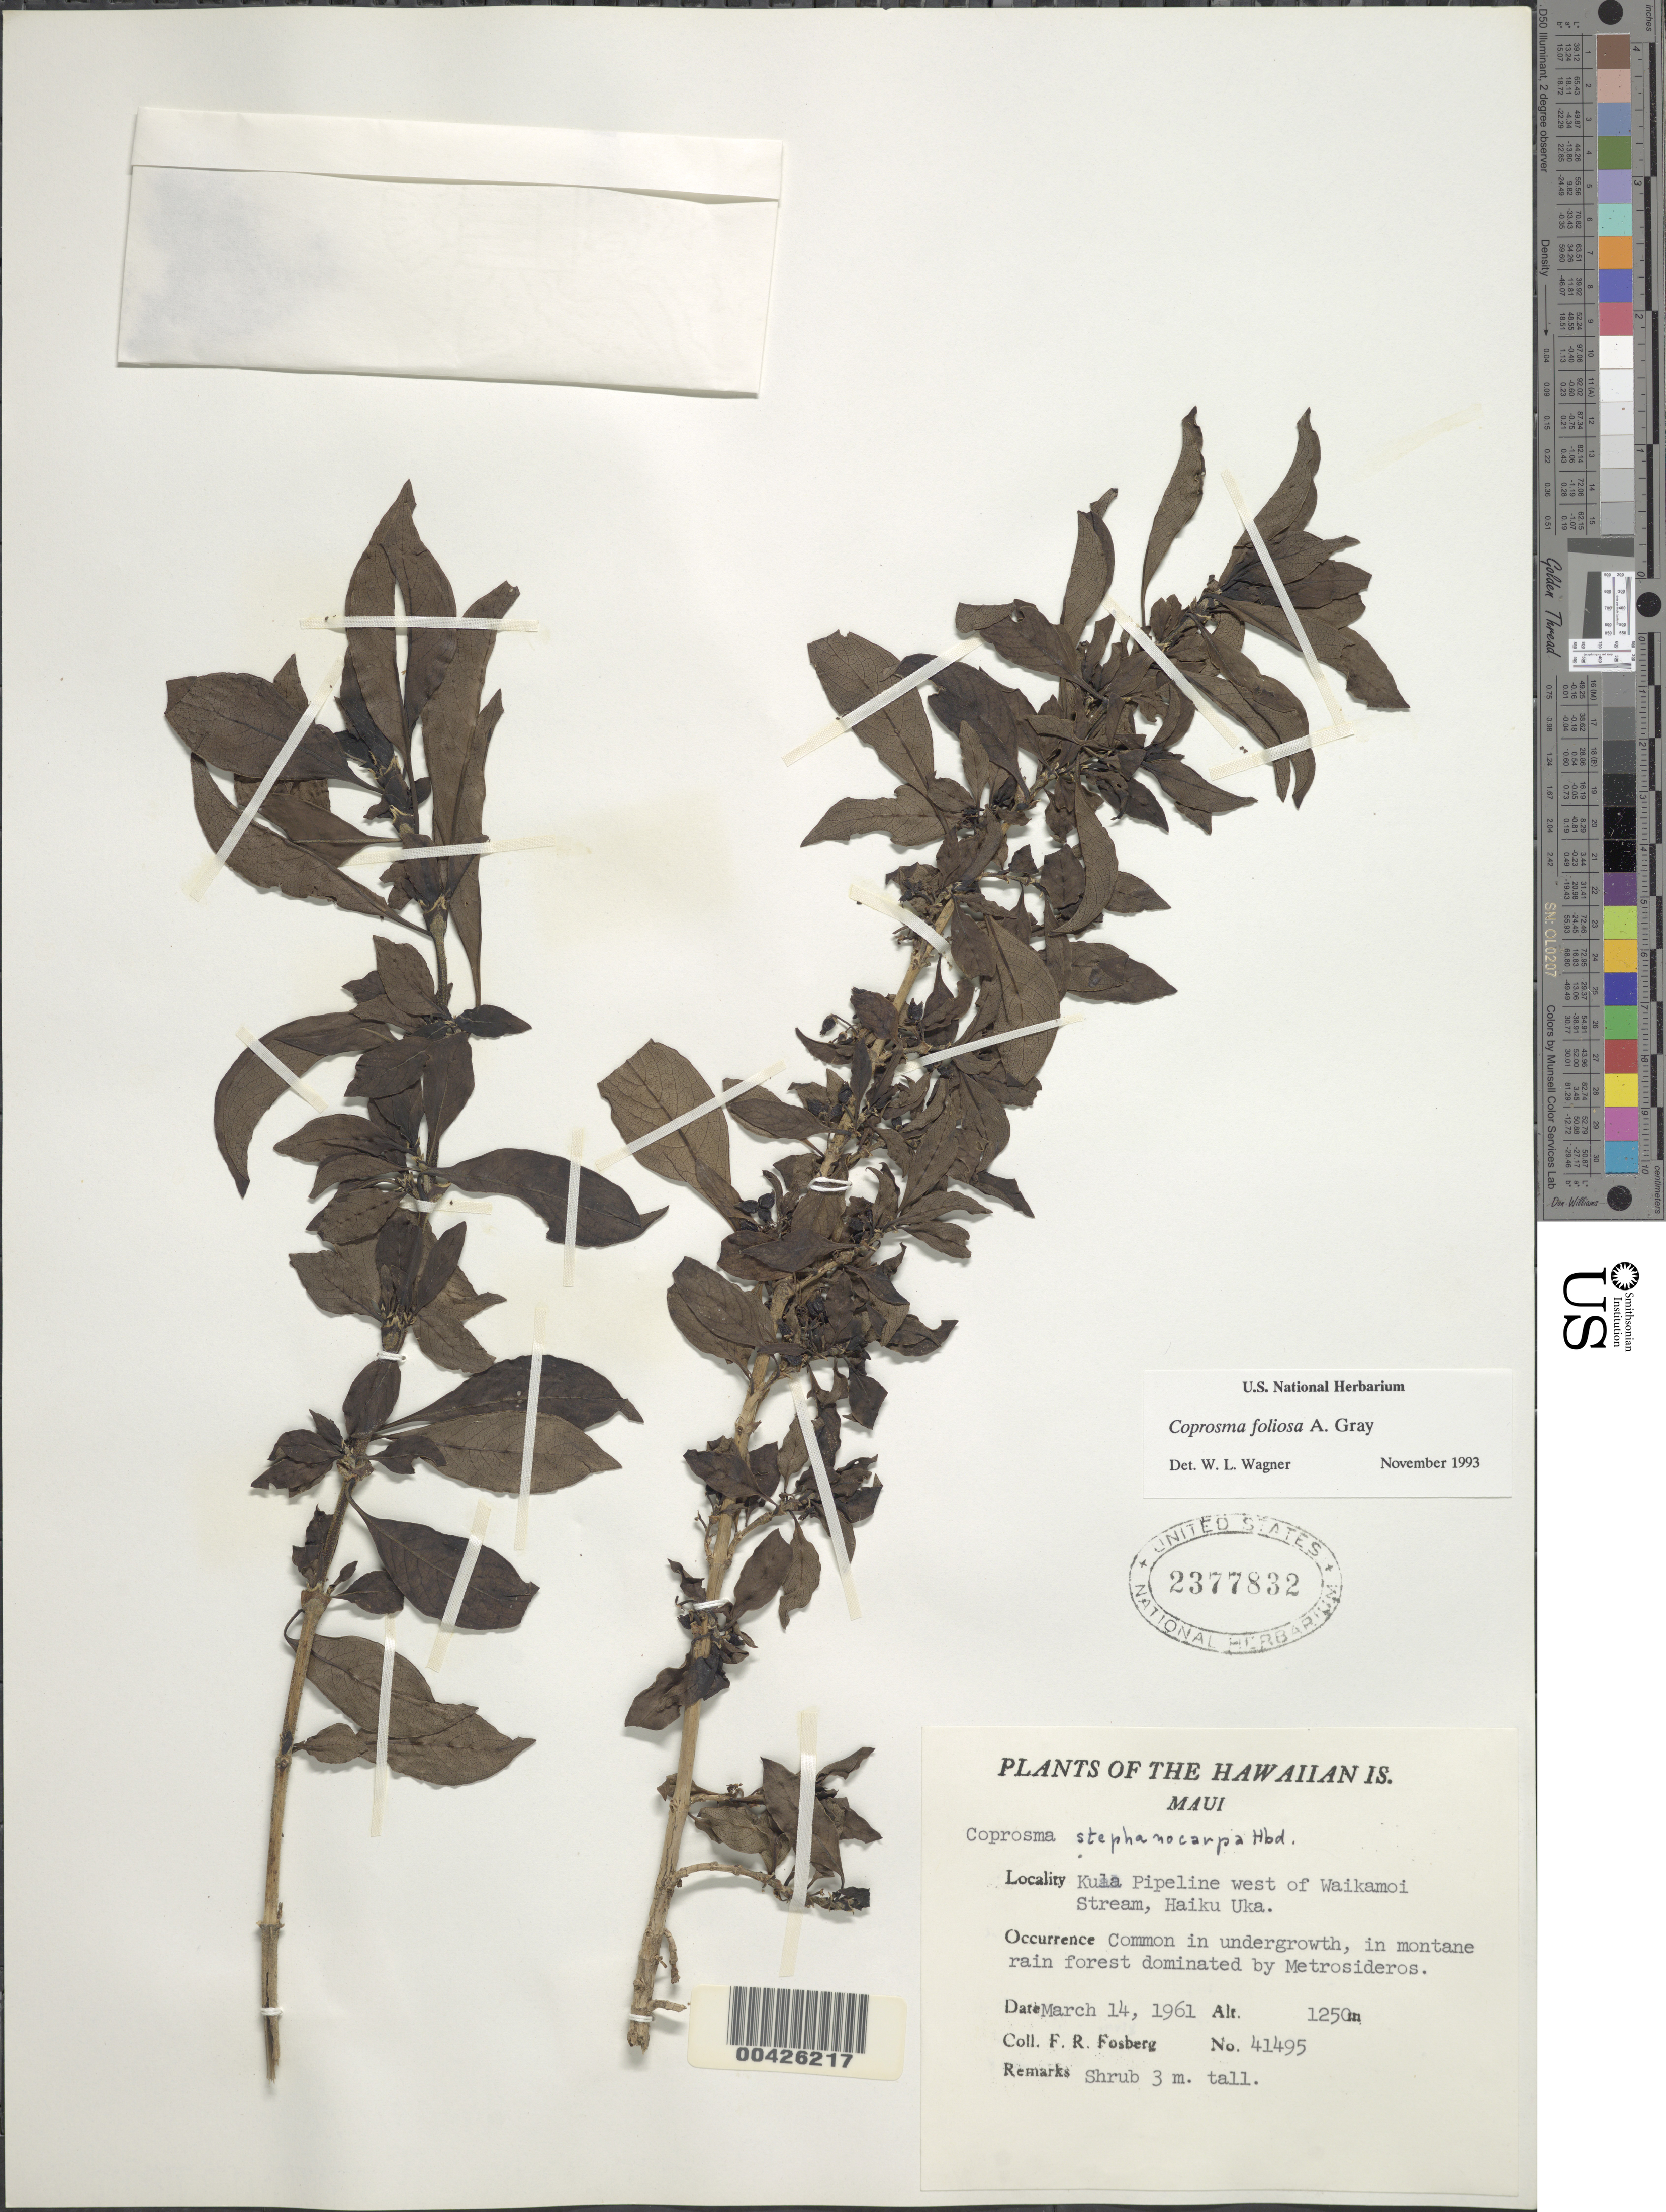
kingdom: Plantae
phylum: Tracheophyta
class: Magnoliopsida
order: Gentianales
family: Rubiaceae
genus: Coprosma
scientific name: Coprosma foliosa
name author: A. Gray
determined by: Wagner, W. L., (BOT), Smithsonian Institution - National Museum of Natural History (UNITED STATES)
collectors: F. R. Fosberg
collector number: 41495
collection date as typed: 14 Mar 1961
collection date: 1961-03-14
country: United States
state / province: Hawaii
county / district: Maui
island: Maui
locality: Kula Pipeline W of Waikamoi Stream, Haiku Uka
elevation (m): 1250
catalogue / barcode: US 2377832